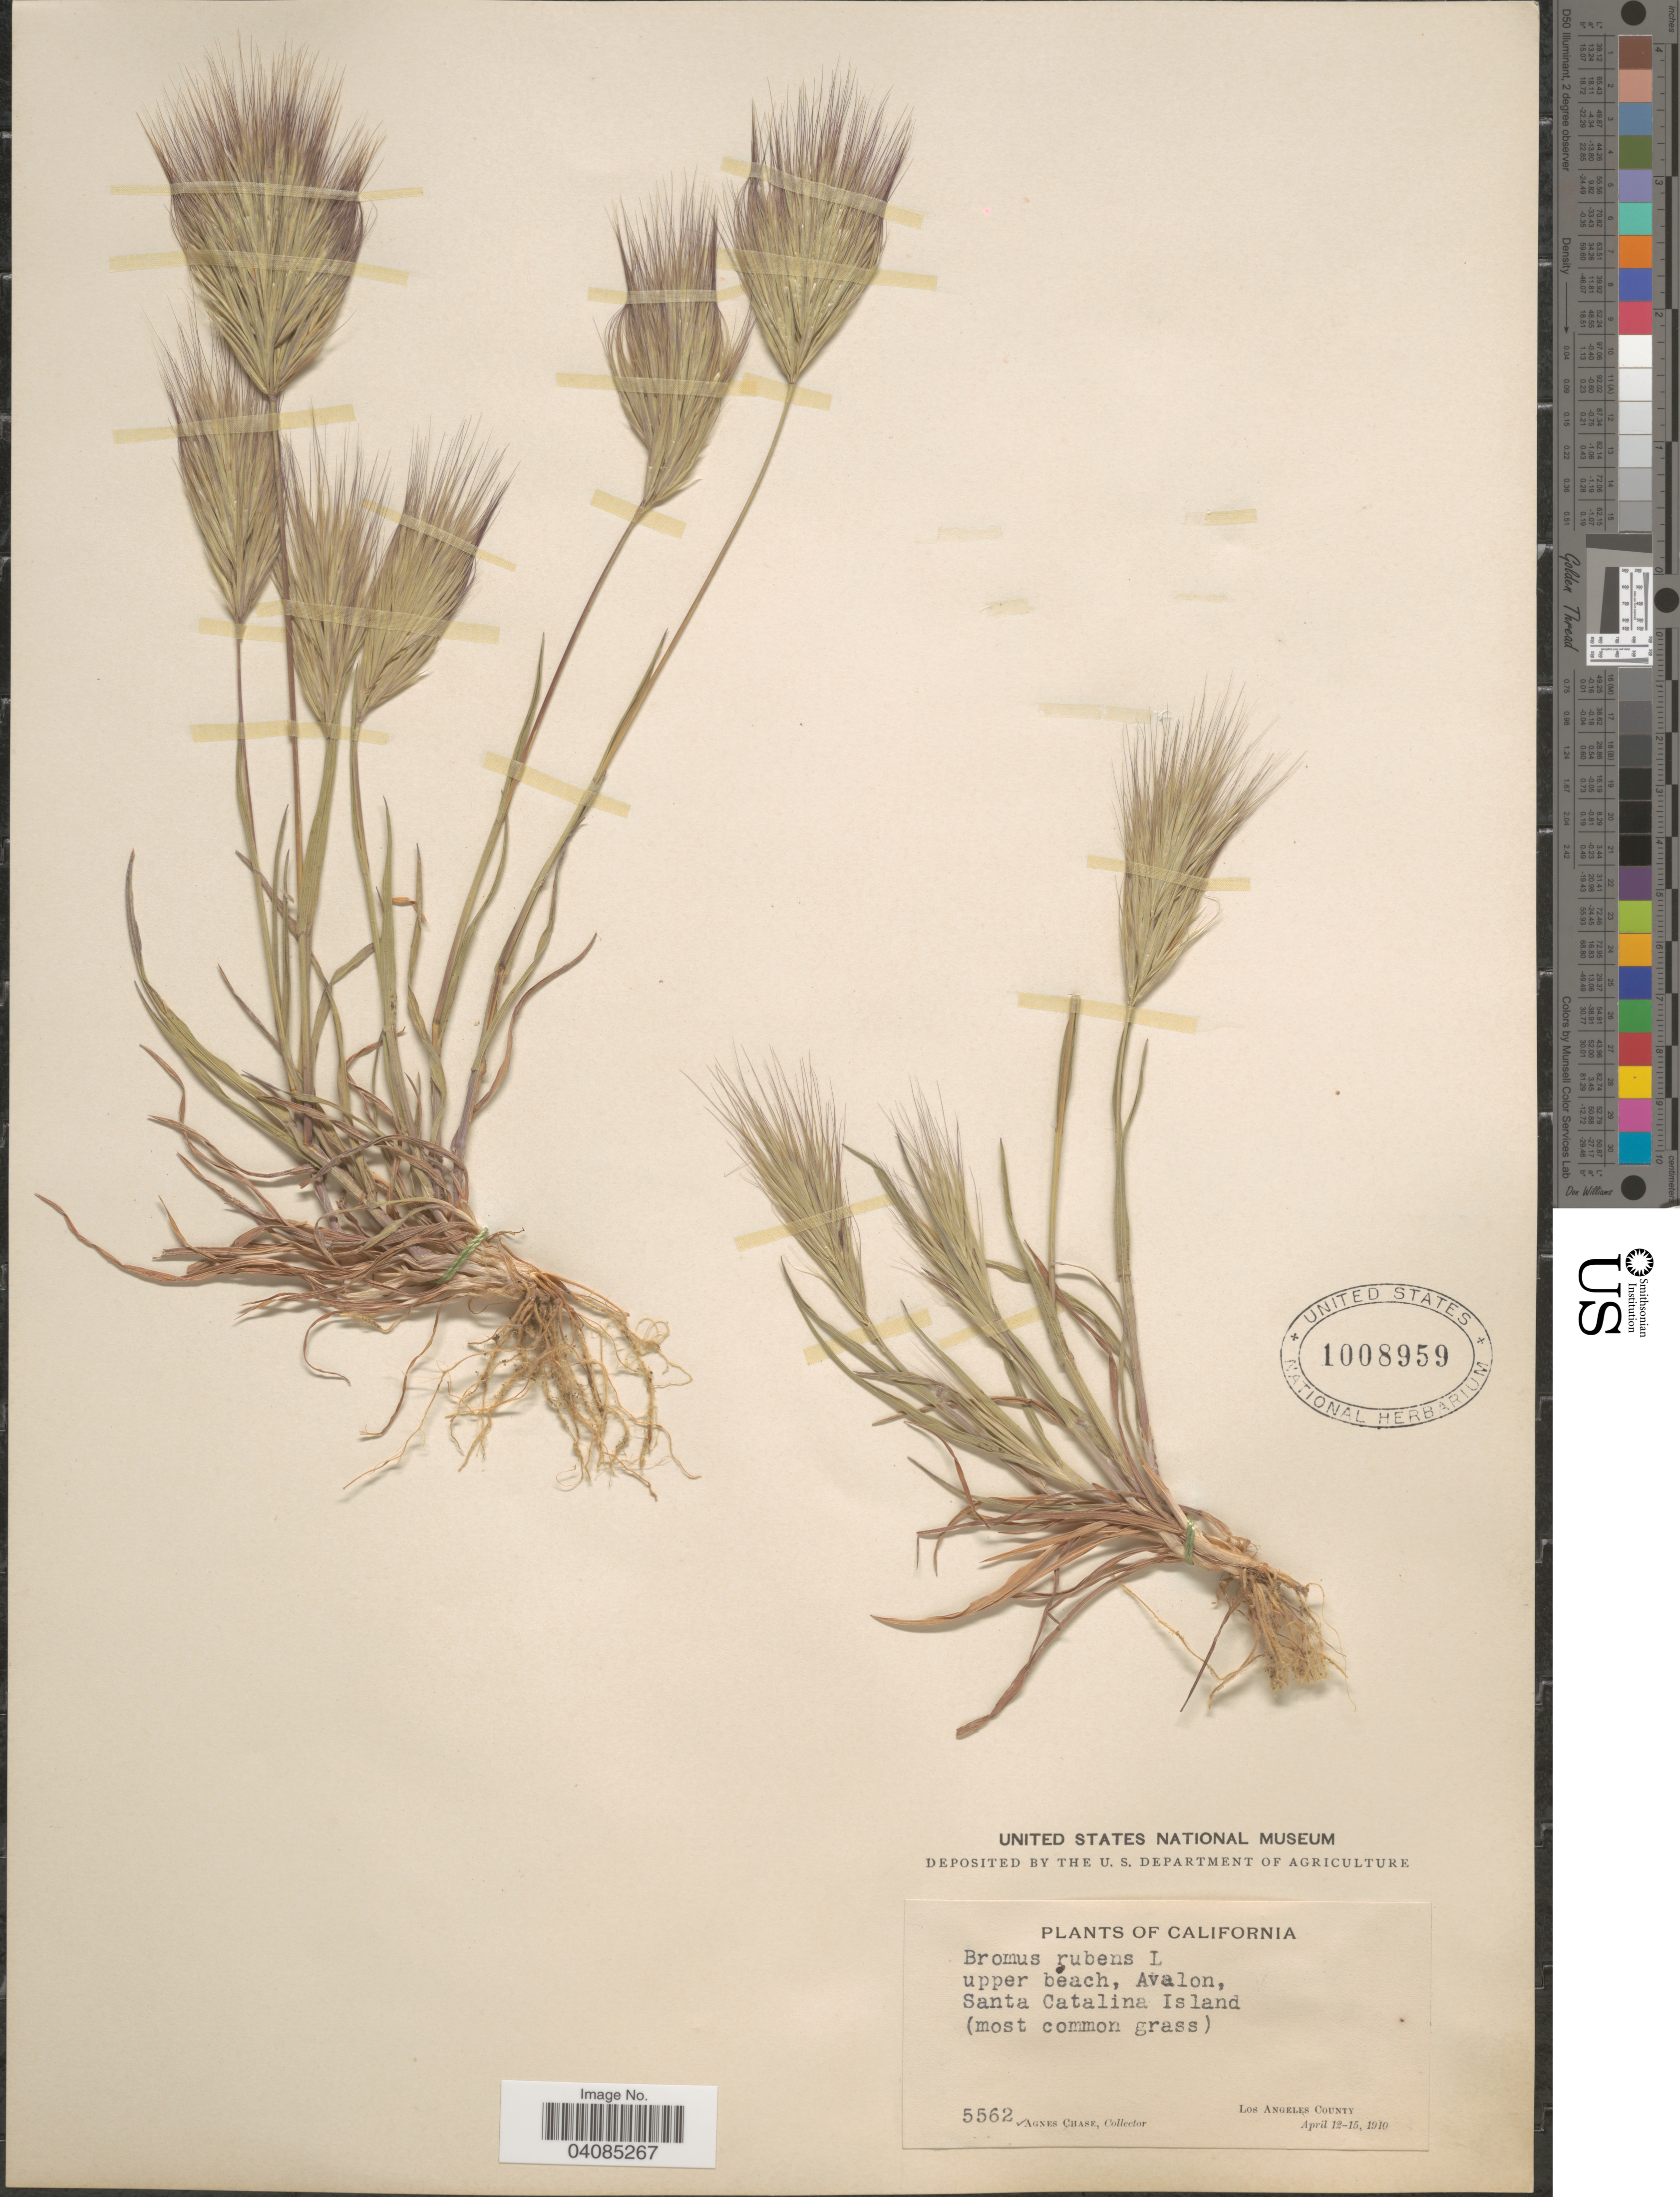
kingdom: Plantae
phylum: Tracheophyta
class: Liliopsida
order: Poales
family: Poaceae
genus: Bromus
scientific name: Bromus rubens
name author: L.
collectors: A. Chase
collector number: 5562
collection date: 1910-04-12/1910-04-15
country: United States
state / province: California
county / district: Los Angeles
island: Santa Catalina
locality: Upper beach, Avalon, Santa Catalina Island. Los Angeles County.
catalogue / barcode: US 1008959